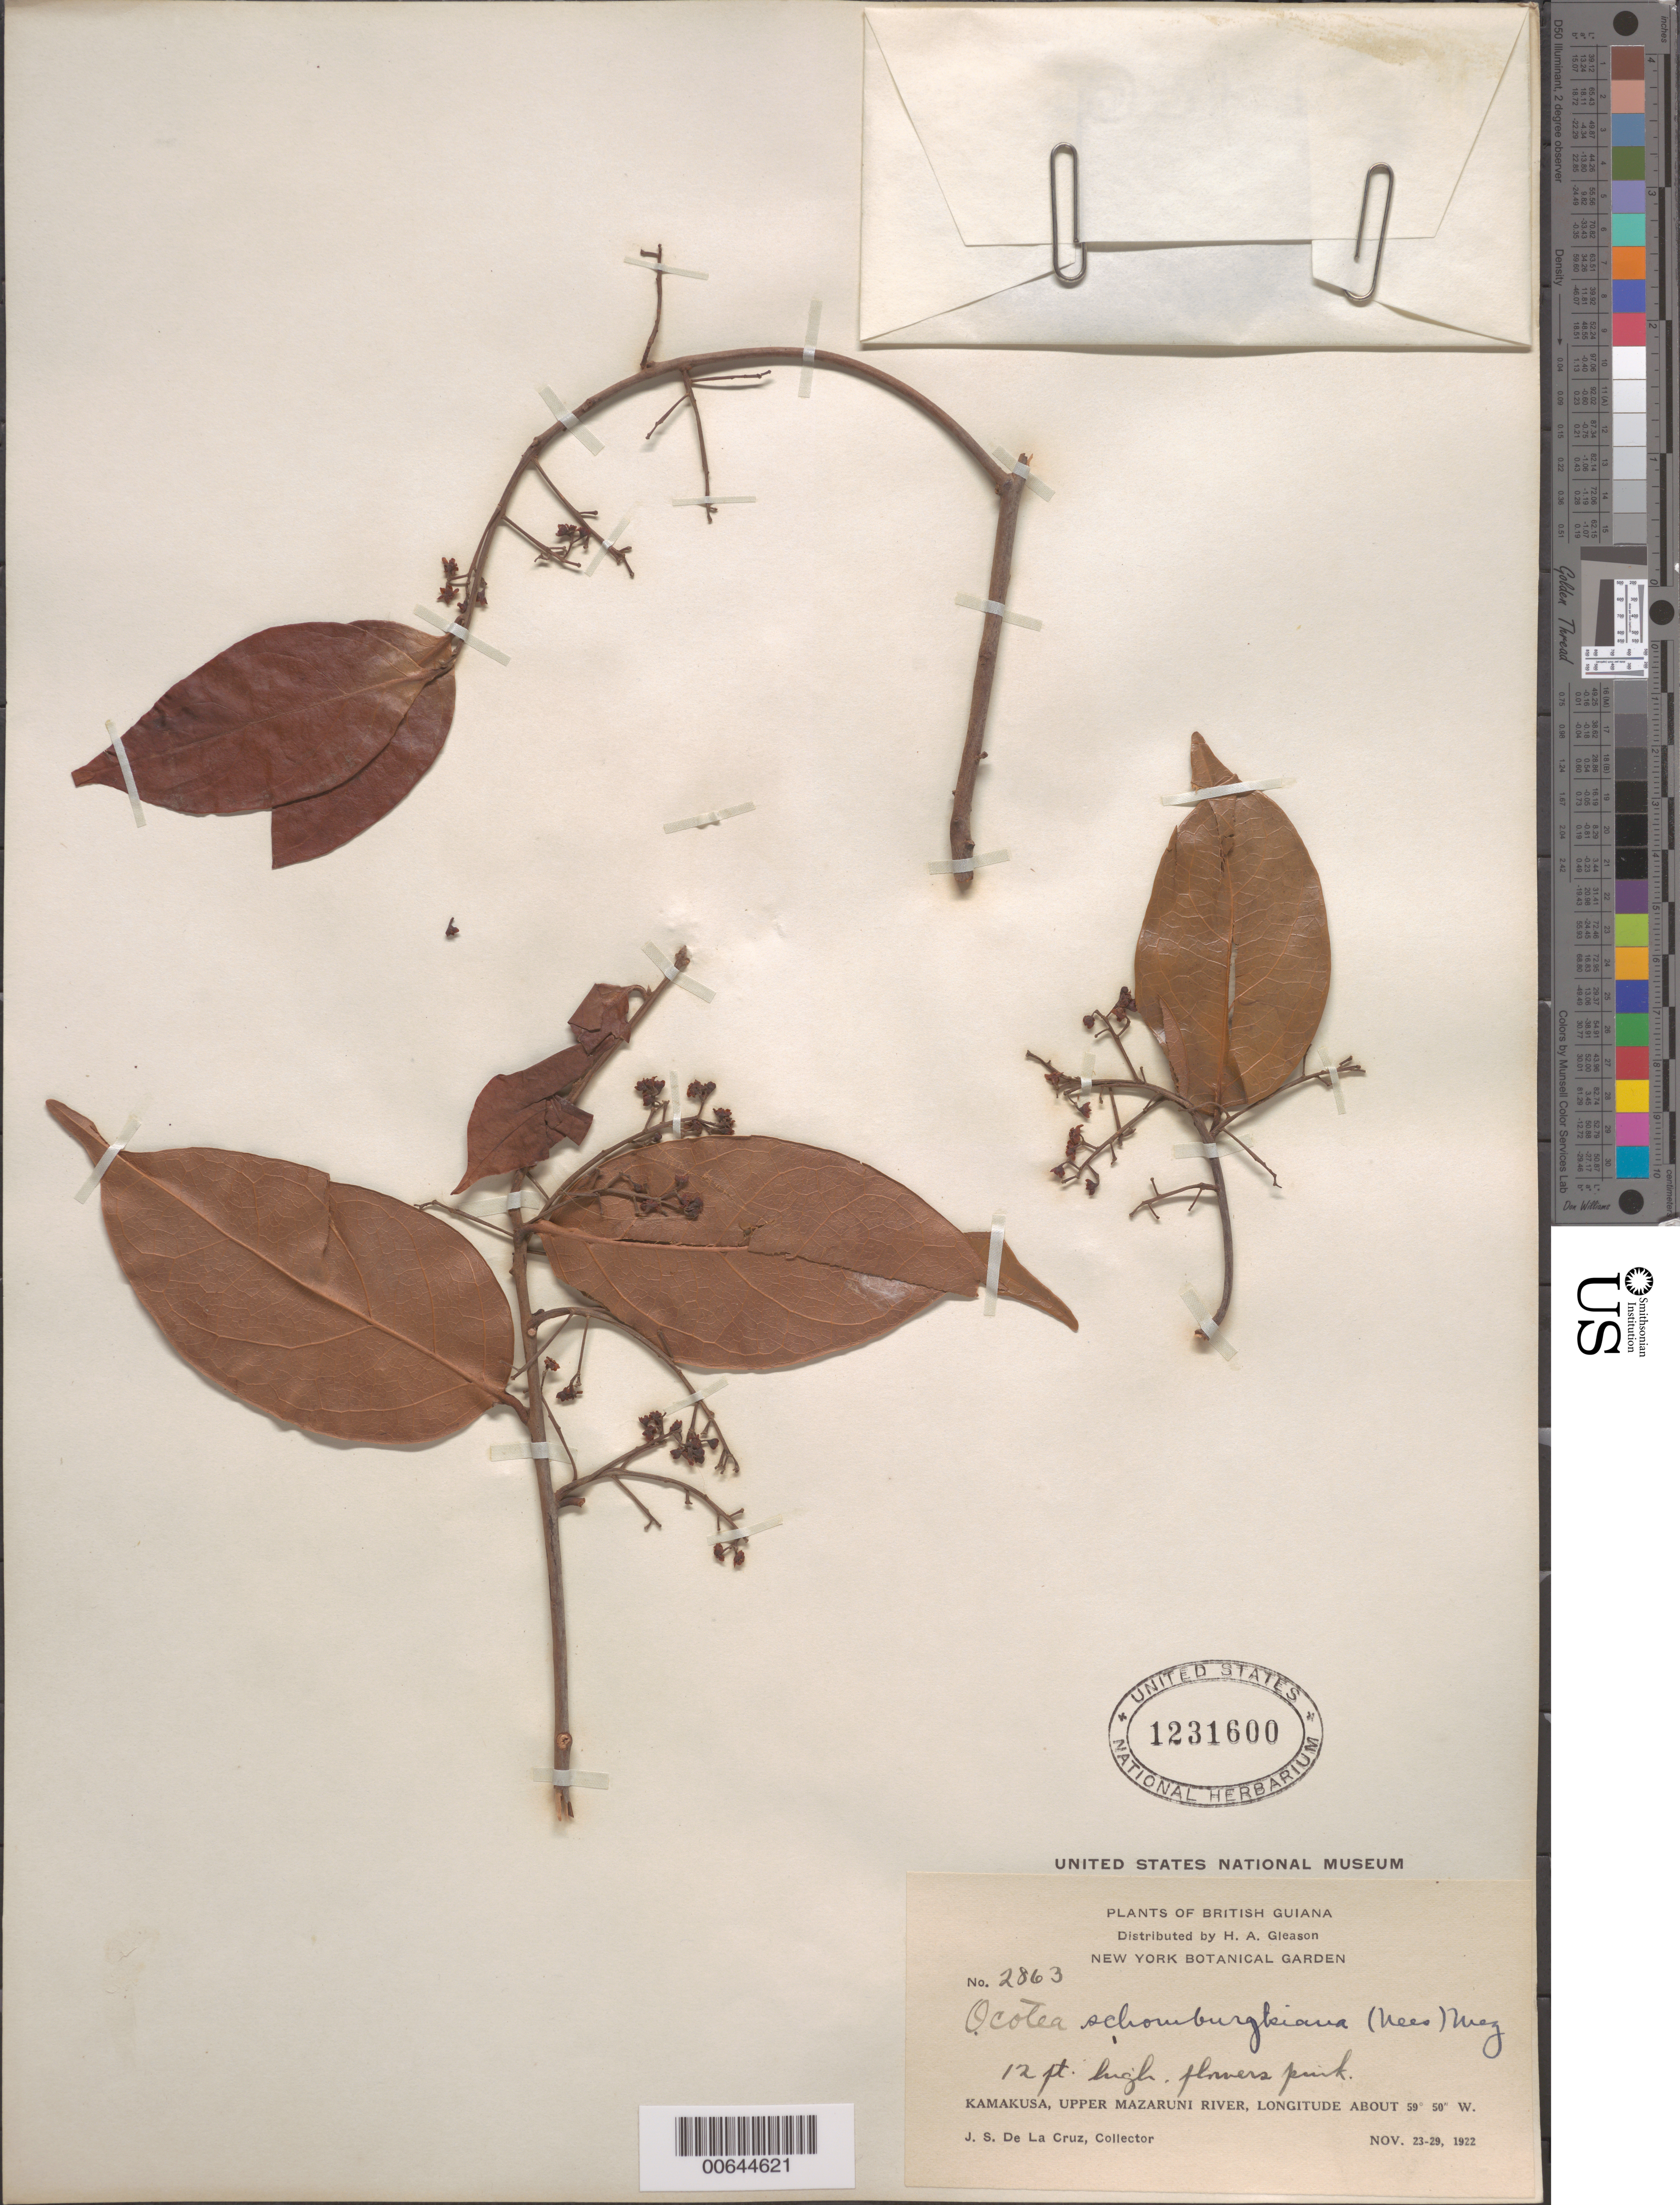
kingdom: Plantae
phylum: Tracheophyta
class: Magnoliopsida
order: Laurales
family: Lauraceae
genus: Ocotea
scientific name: Ocotea schomburgkiana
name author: (Nees) Mez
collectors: J. S. de la Cruz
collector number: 2863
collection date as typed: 23-Nov-22 to 29-Nov-22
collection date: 1922-11-23/1922-11-29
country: Guyana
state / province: Cuyuni-Mazaruni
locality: Kamakusa, Upper Mazaruni R.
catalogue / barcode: US 1231600